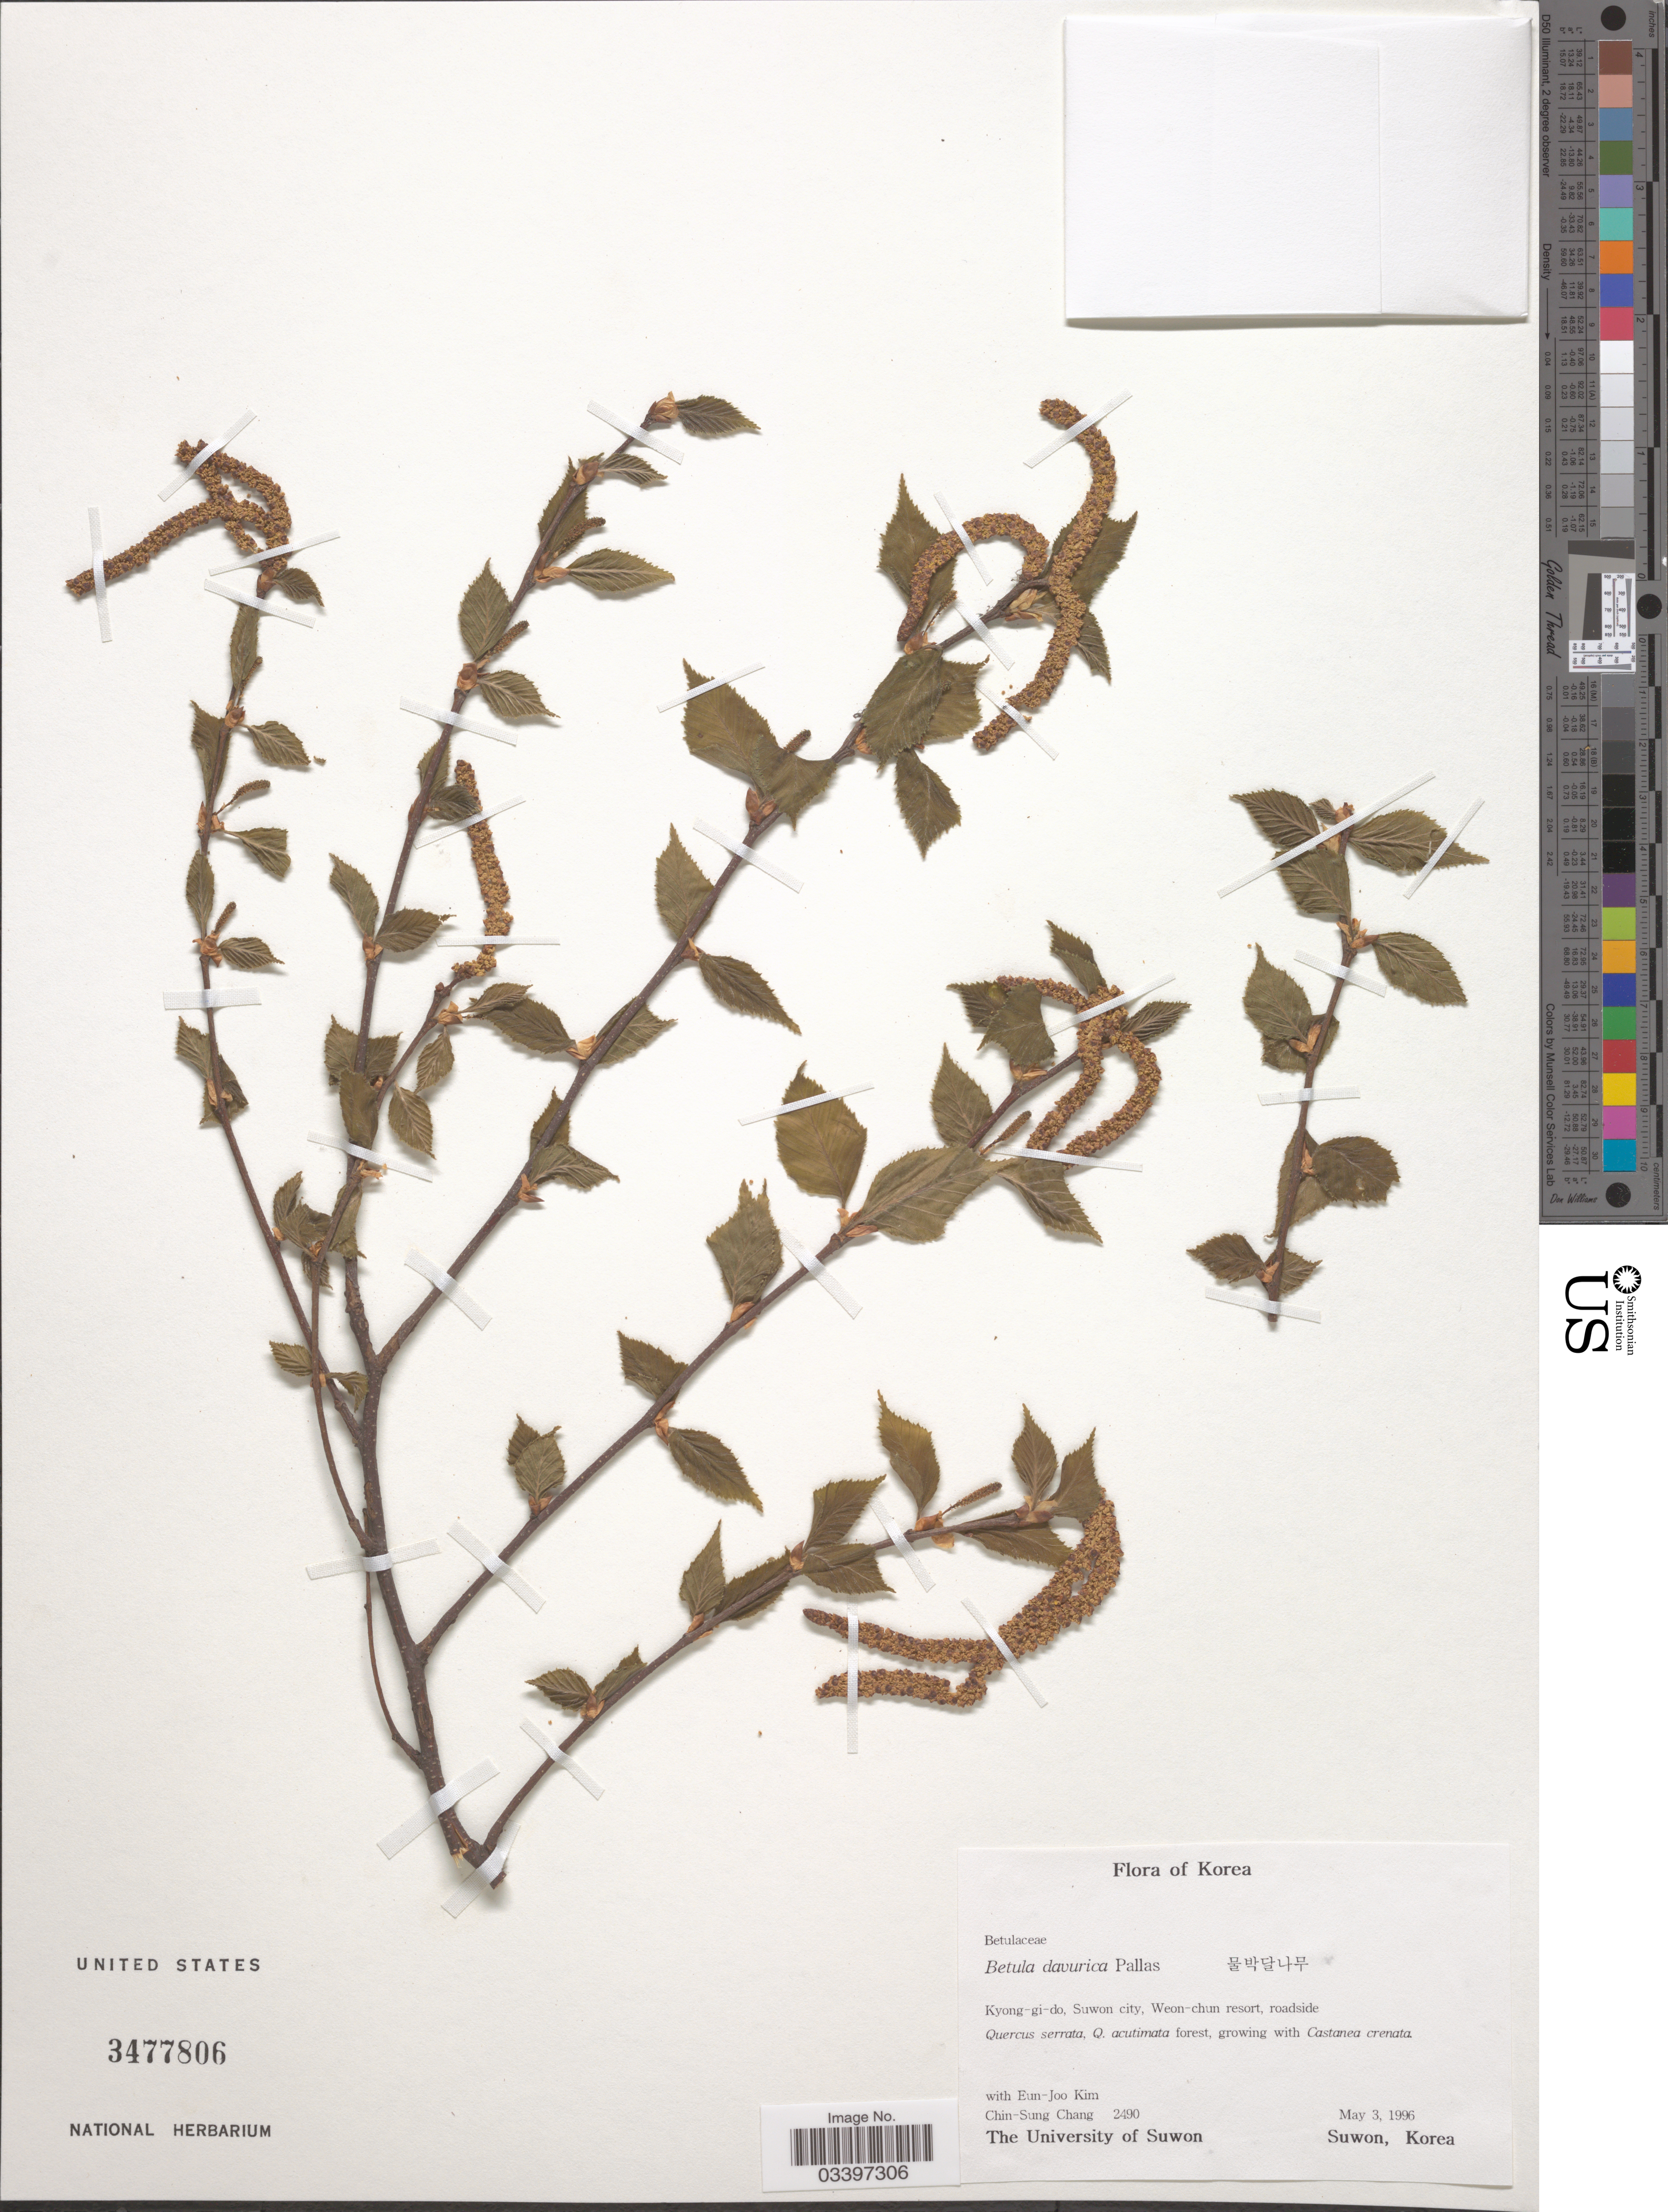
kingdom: Plantae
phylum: Tracheophyta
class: Magnoliopsida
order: Fagales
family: Betulaceae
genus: Betula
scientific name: Betula davurica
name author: Pall.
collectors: C. S. Chang & E. Kim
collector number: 2490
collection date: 1996-05-03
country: South Korea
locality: Kyong-gi-do, Suwon city, Weon-chun resort, roadside.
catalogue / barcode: US 3477806